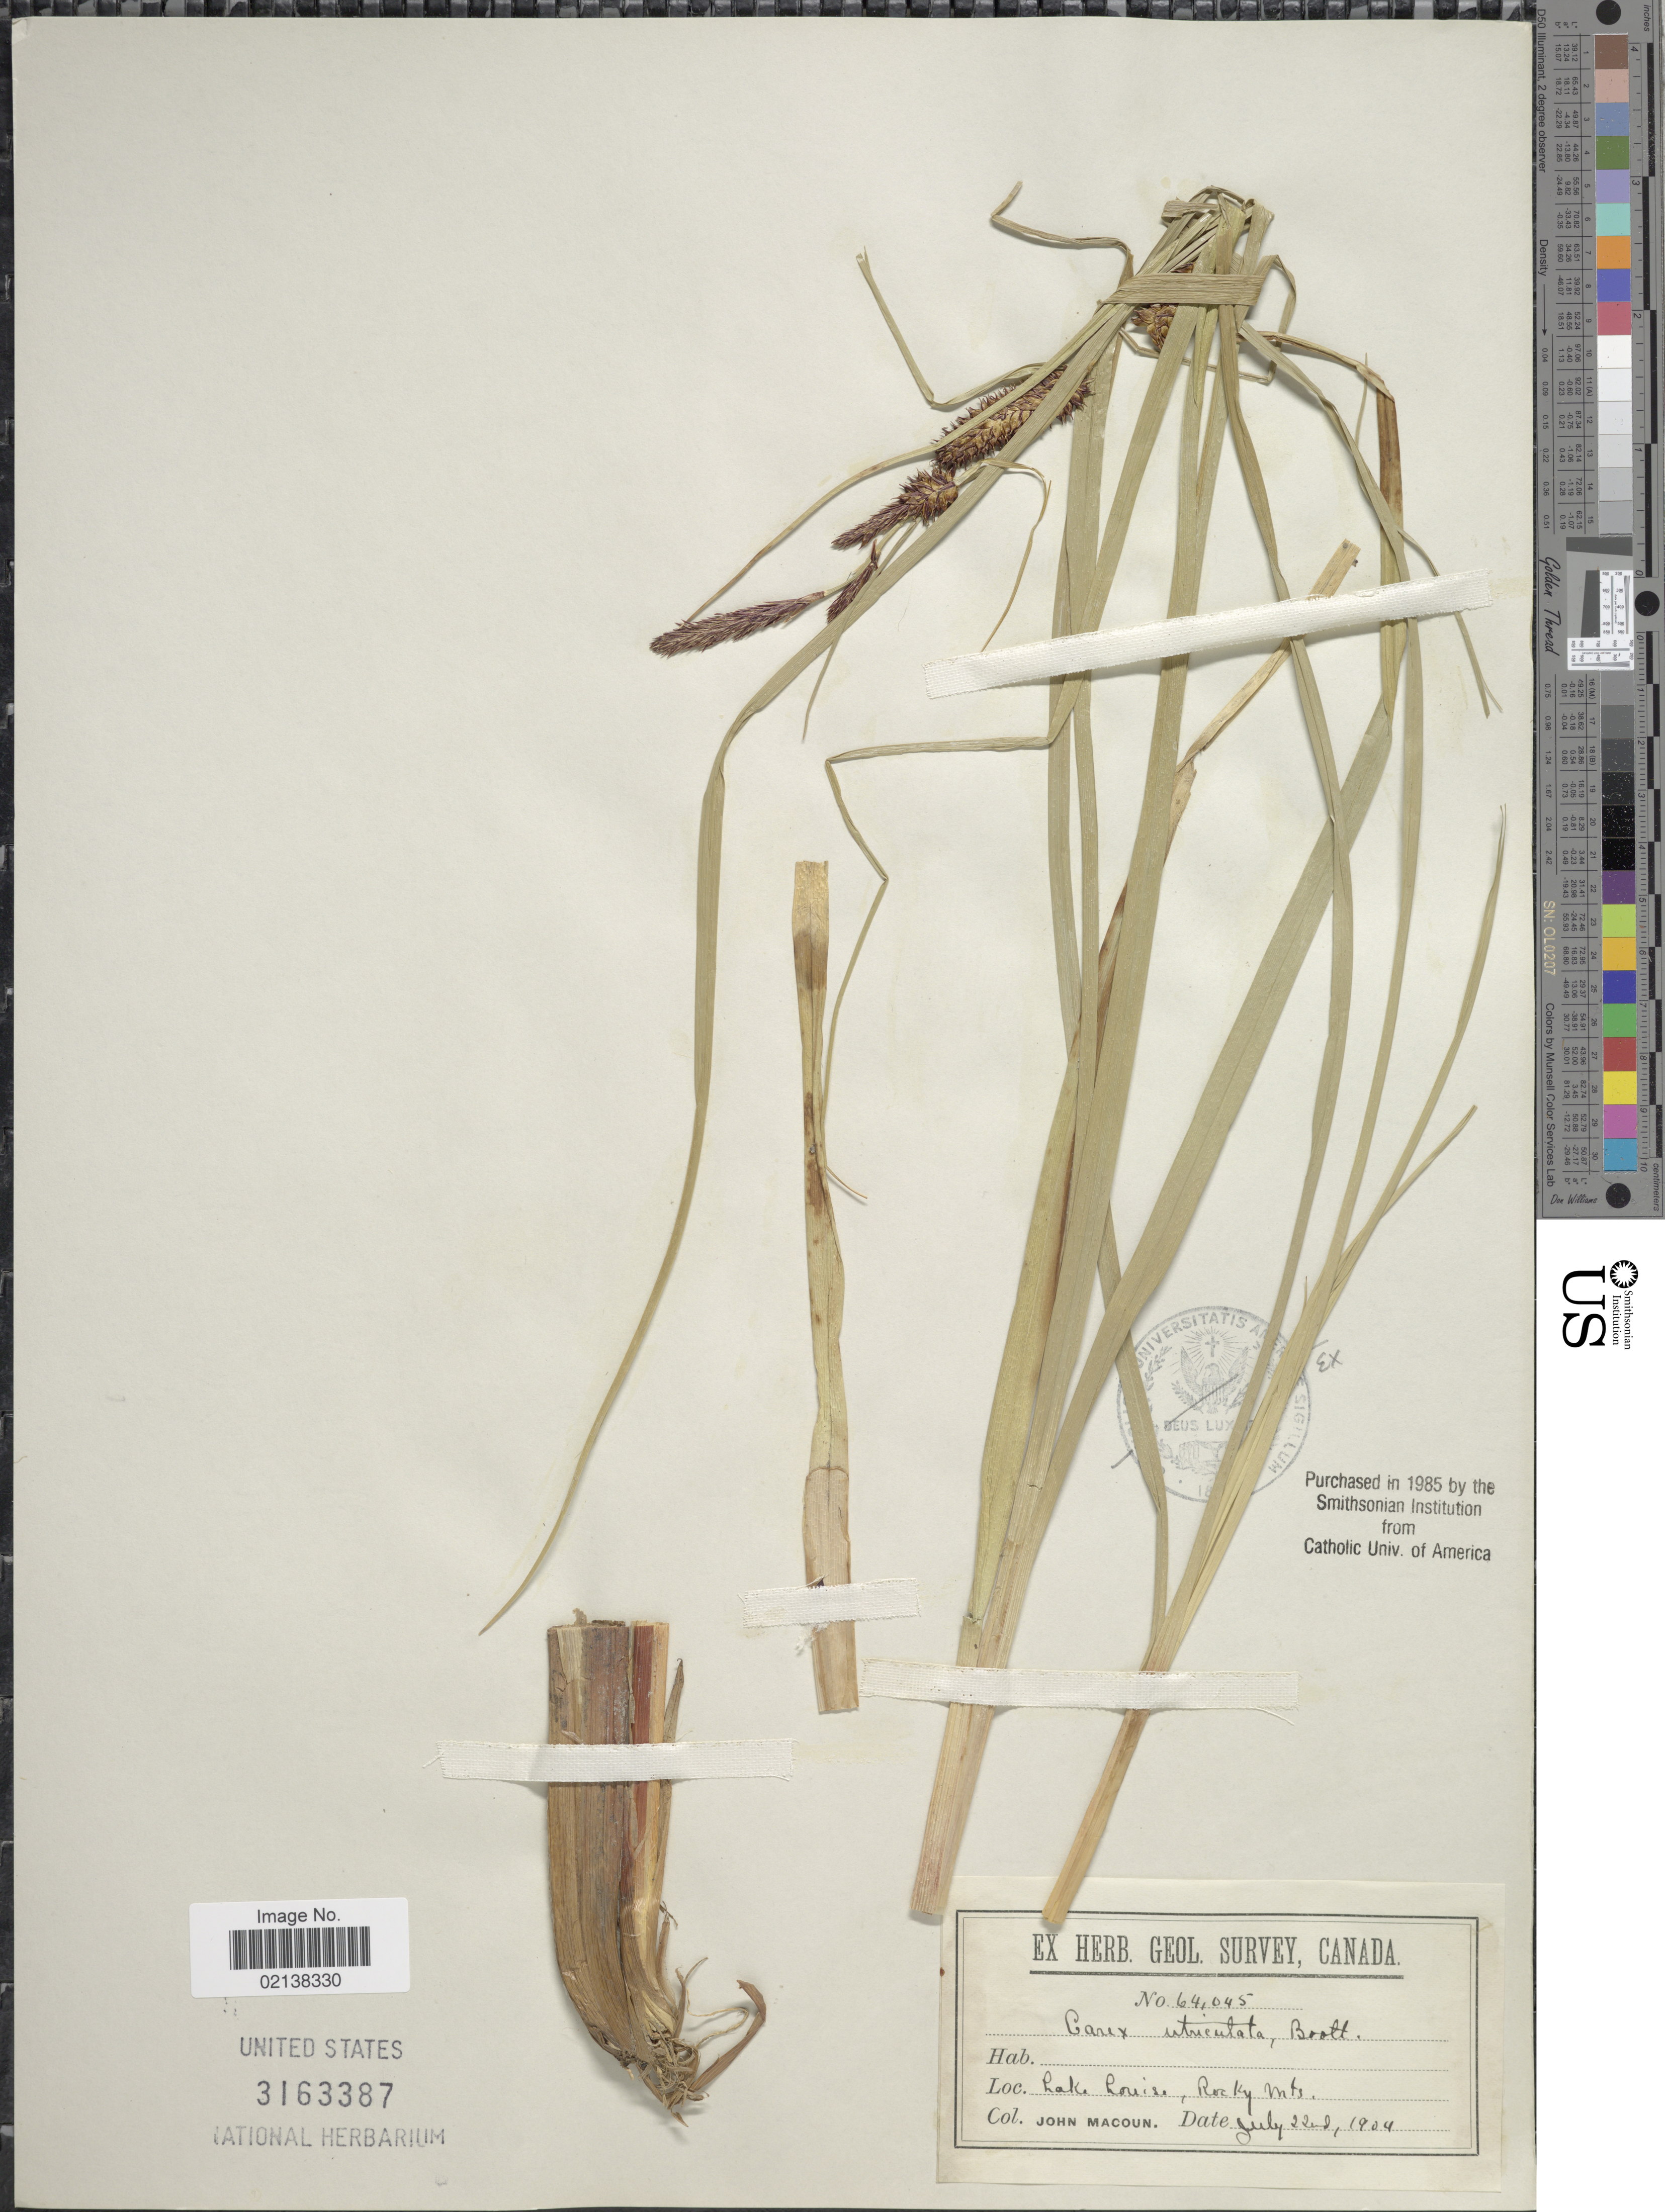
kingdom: Plantae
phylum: Tracheophyta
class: Liliopsida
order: Poales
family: Cyperaceae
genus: Carex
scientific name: Carex utriculata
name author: Boott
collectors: J. Macoun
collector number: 64045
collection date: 1904-07-22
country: Canada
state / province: Alberta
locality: Lake Louise, Rocky Mts.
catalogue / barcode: US 3163387